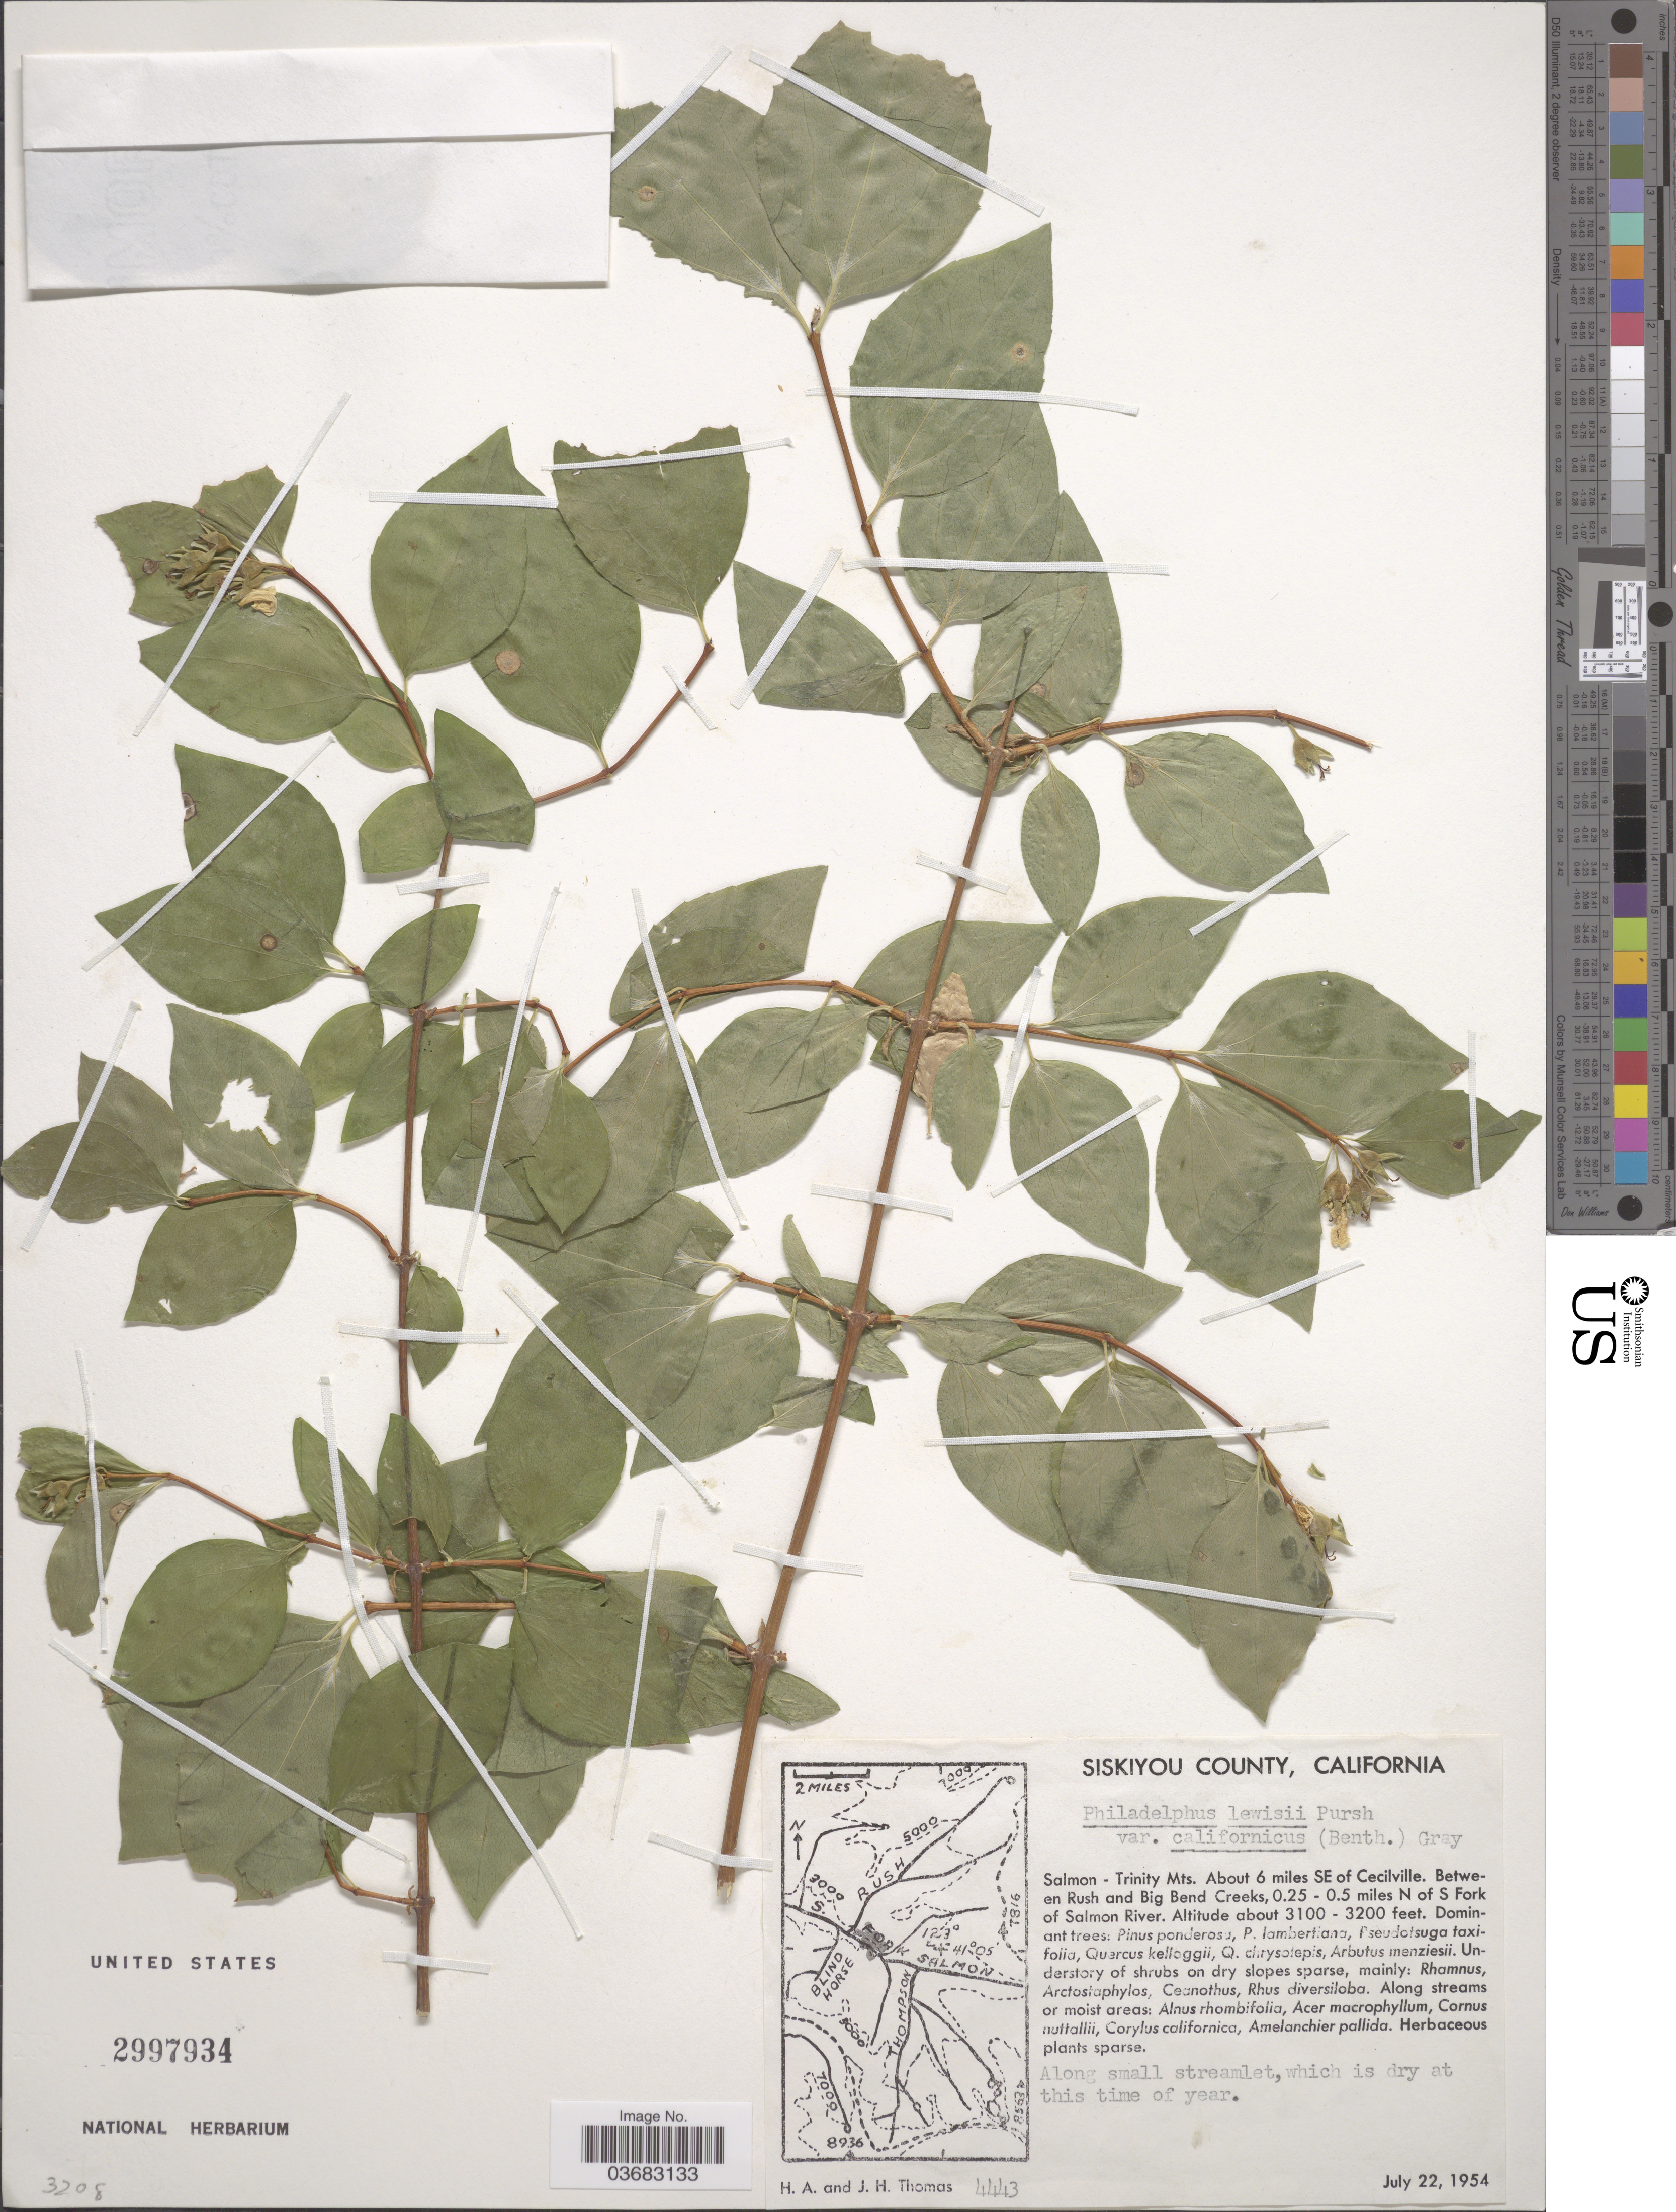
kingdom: Plantae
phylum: Tracheophyta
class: Magnoliopsida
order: Cornales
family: Hydrangeaceae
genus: Philadelphus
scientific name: Philadelphus lewisii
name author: Pursh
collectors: H. Thomas & J. H. Thomas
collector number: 4443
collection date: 1954-07-22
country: United States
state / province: California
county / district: Siskiyou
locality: Siskiyou County. Salmon - Trinity Mts., About 6 miles SE of Cecilville. Between Rush and Big Bend Creeks, 0.25 - 0.5 miles N of S Fork of Salmon River.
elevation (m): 945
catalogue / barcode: US 2997934